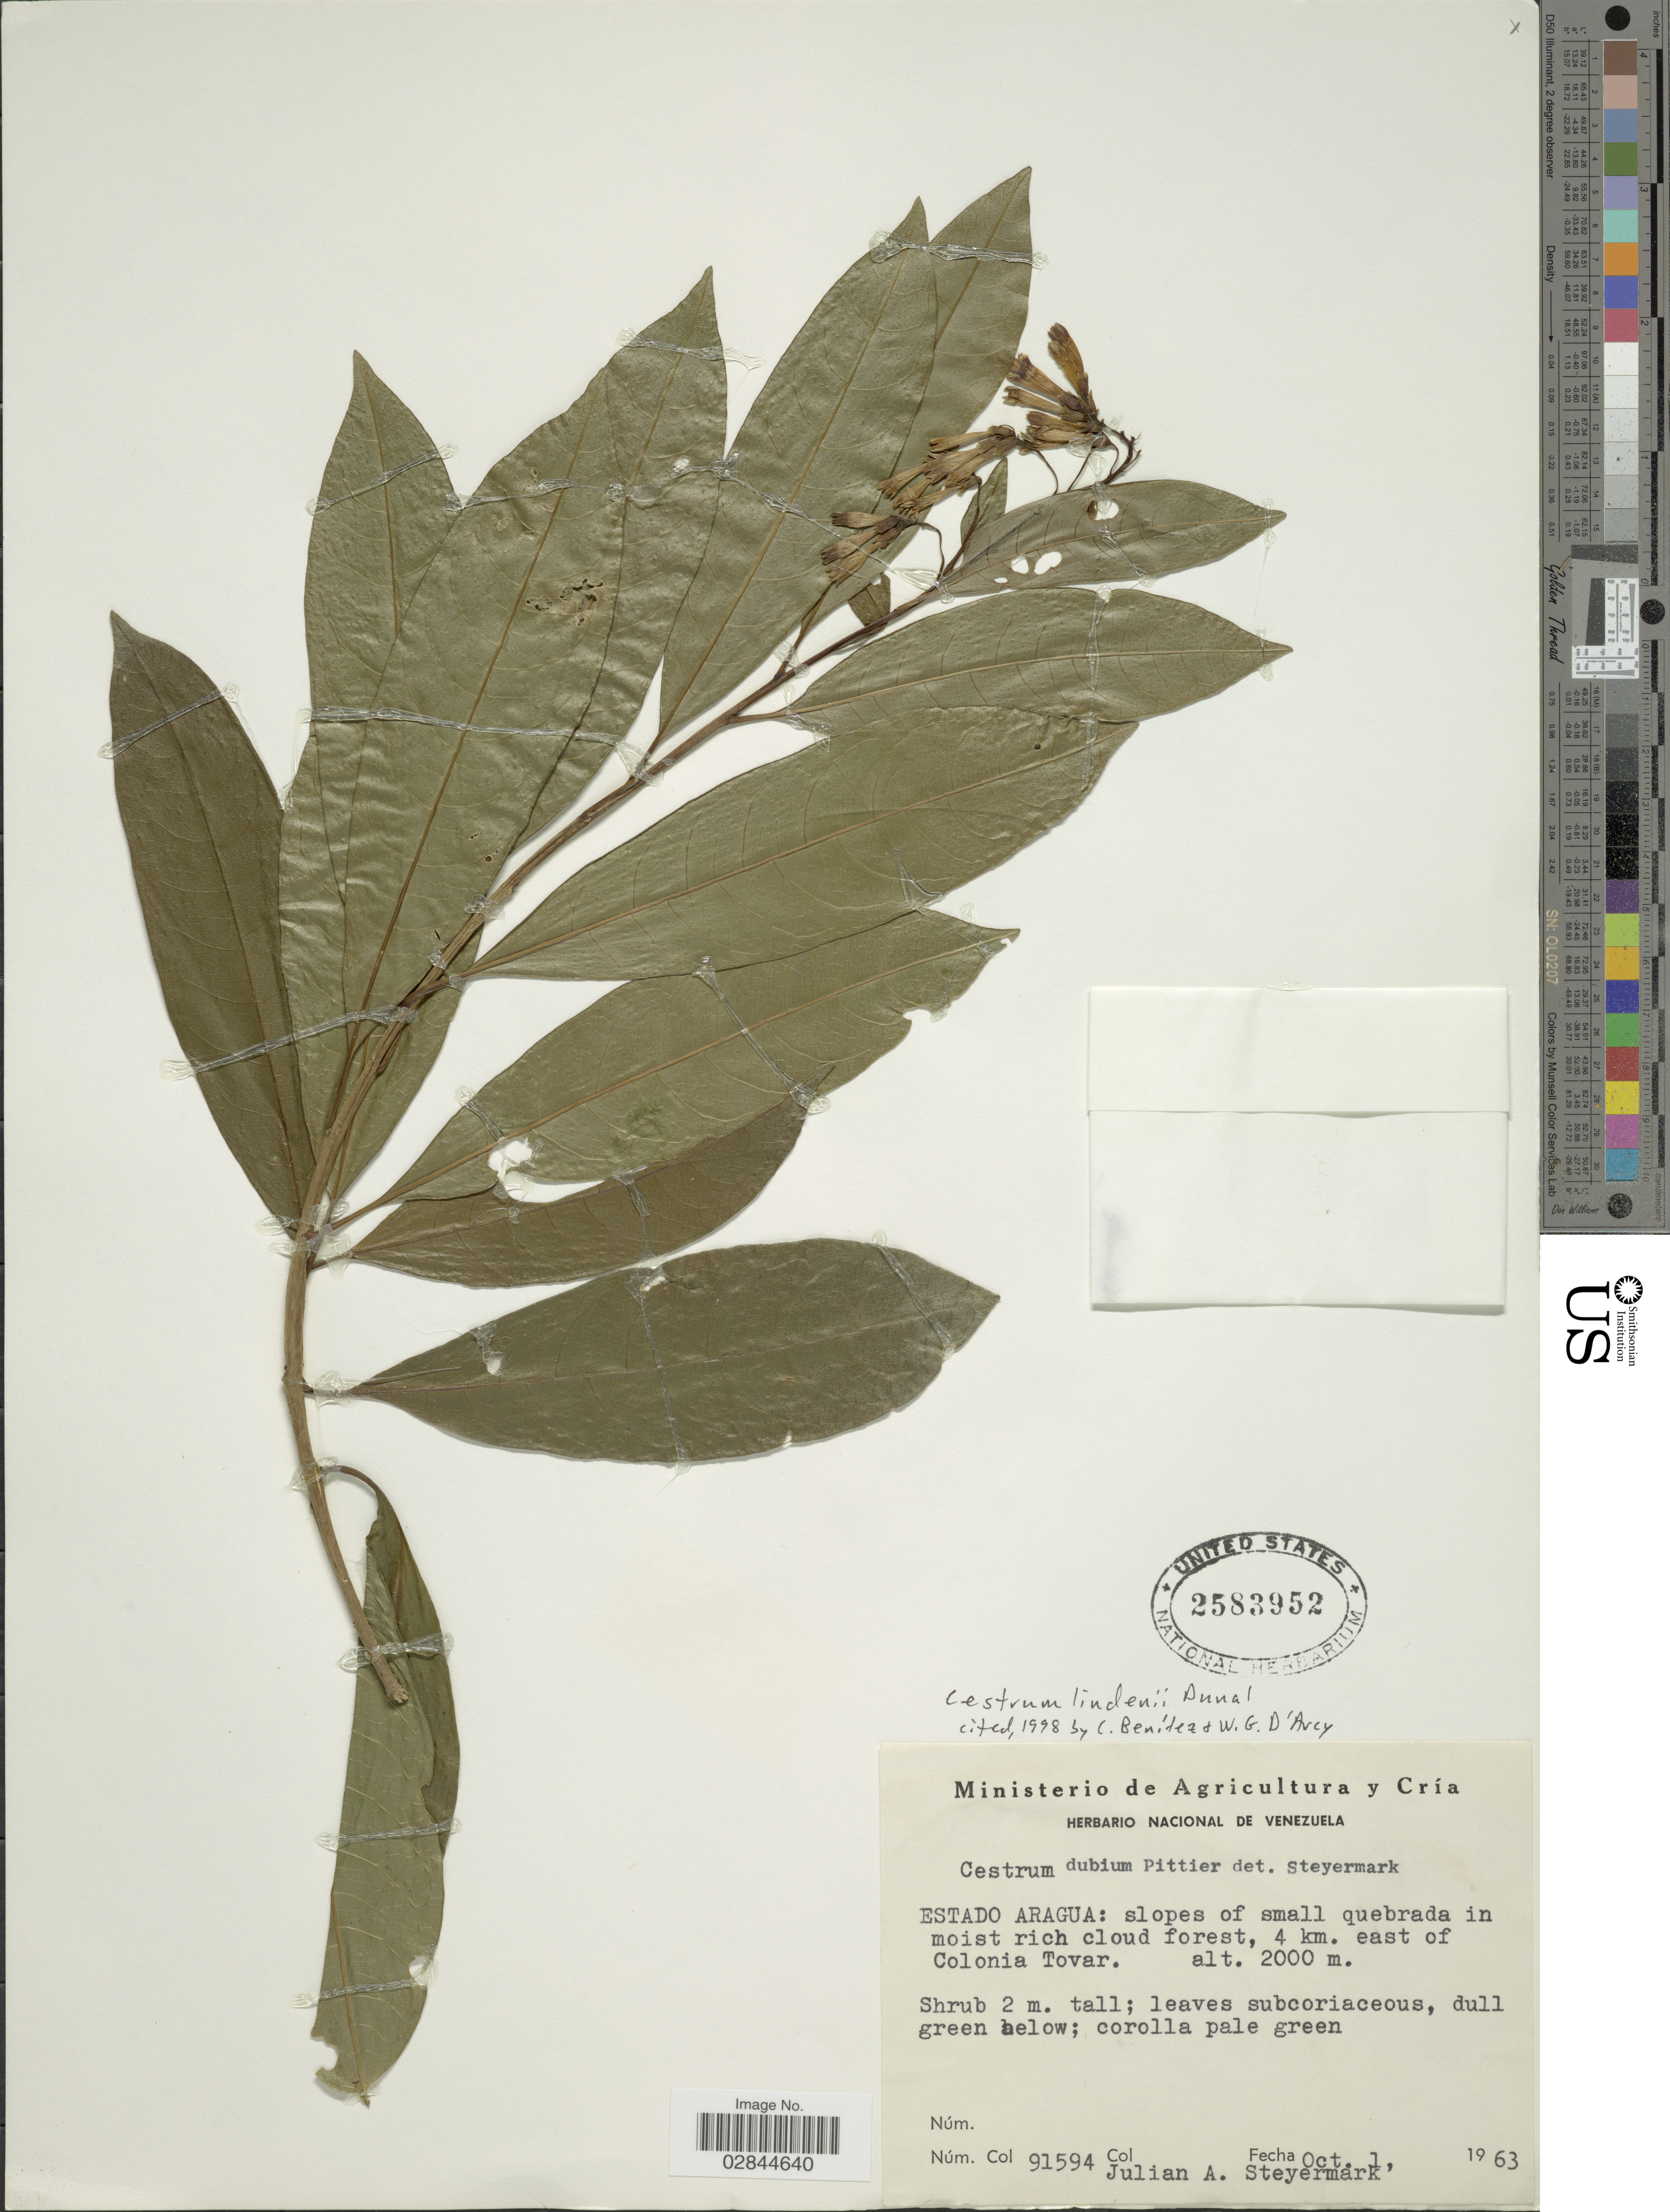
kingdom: Plantae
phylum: Tracheophyta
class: Magnoliopsida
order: Solanales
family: Solanaceae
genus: Cestrum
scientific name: Cestrum lindenii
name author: Dunal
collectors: J. Steyermark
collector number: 91594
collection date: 1963-10-01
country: Venezuela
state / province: Aragua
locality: Slopes of small quebrada in moist rich cloud forest, 4 km. east of Colonia Tovar.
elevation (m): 2000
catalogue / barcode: US 2583952